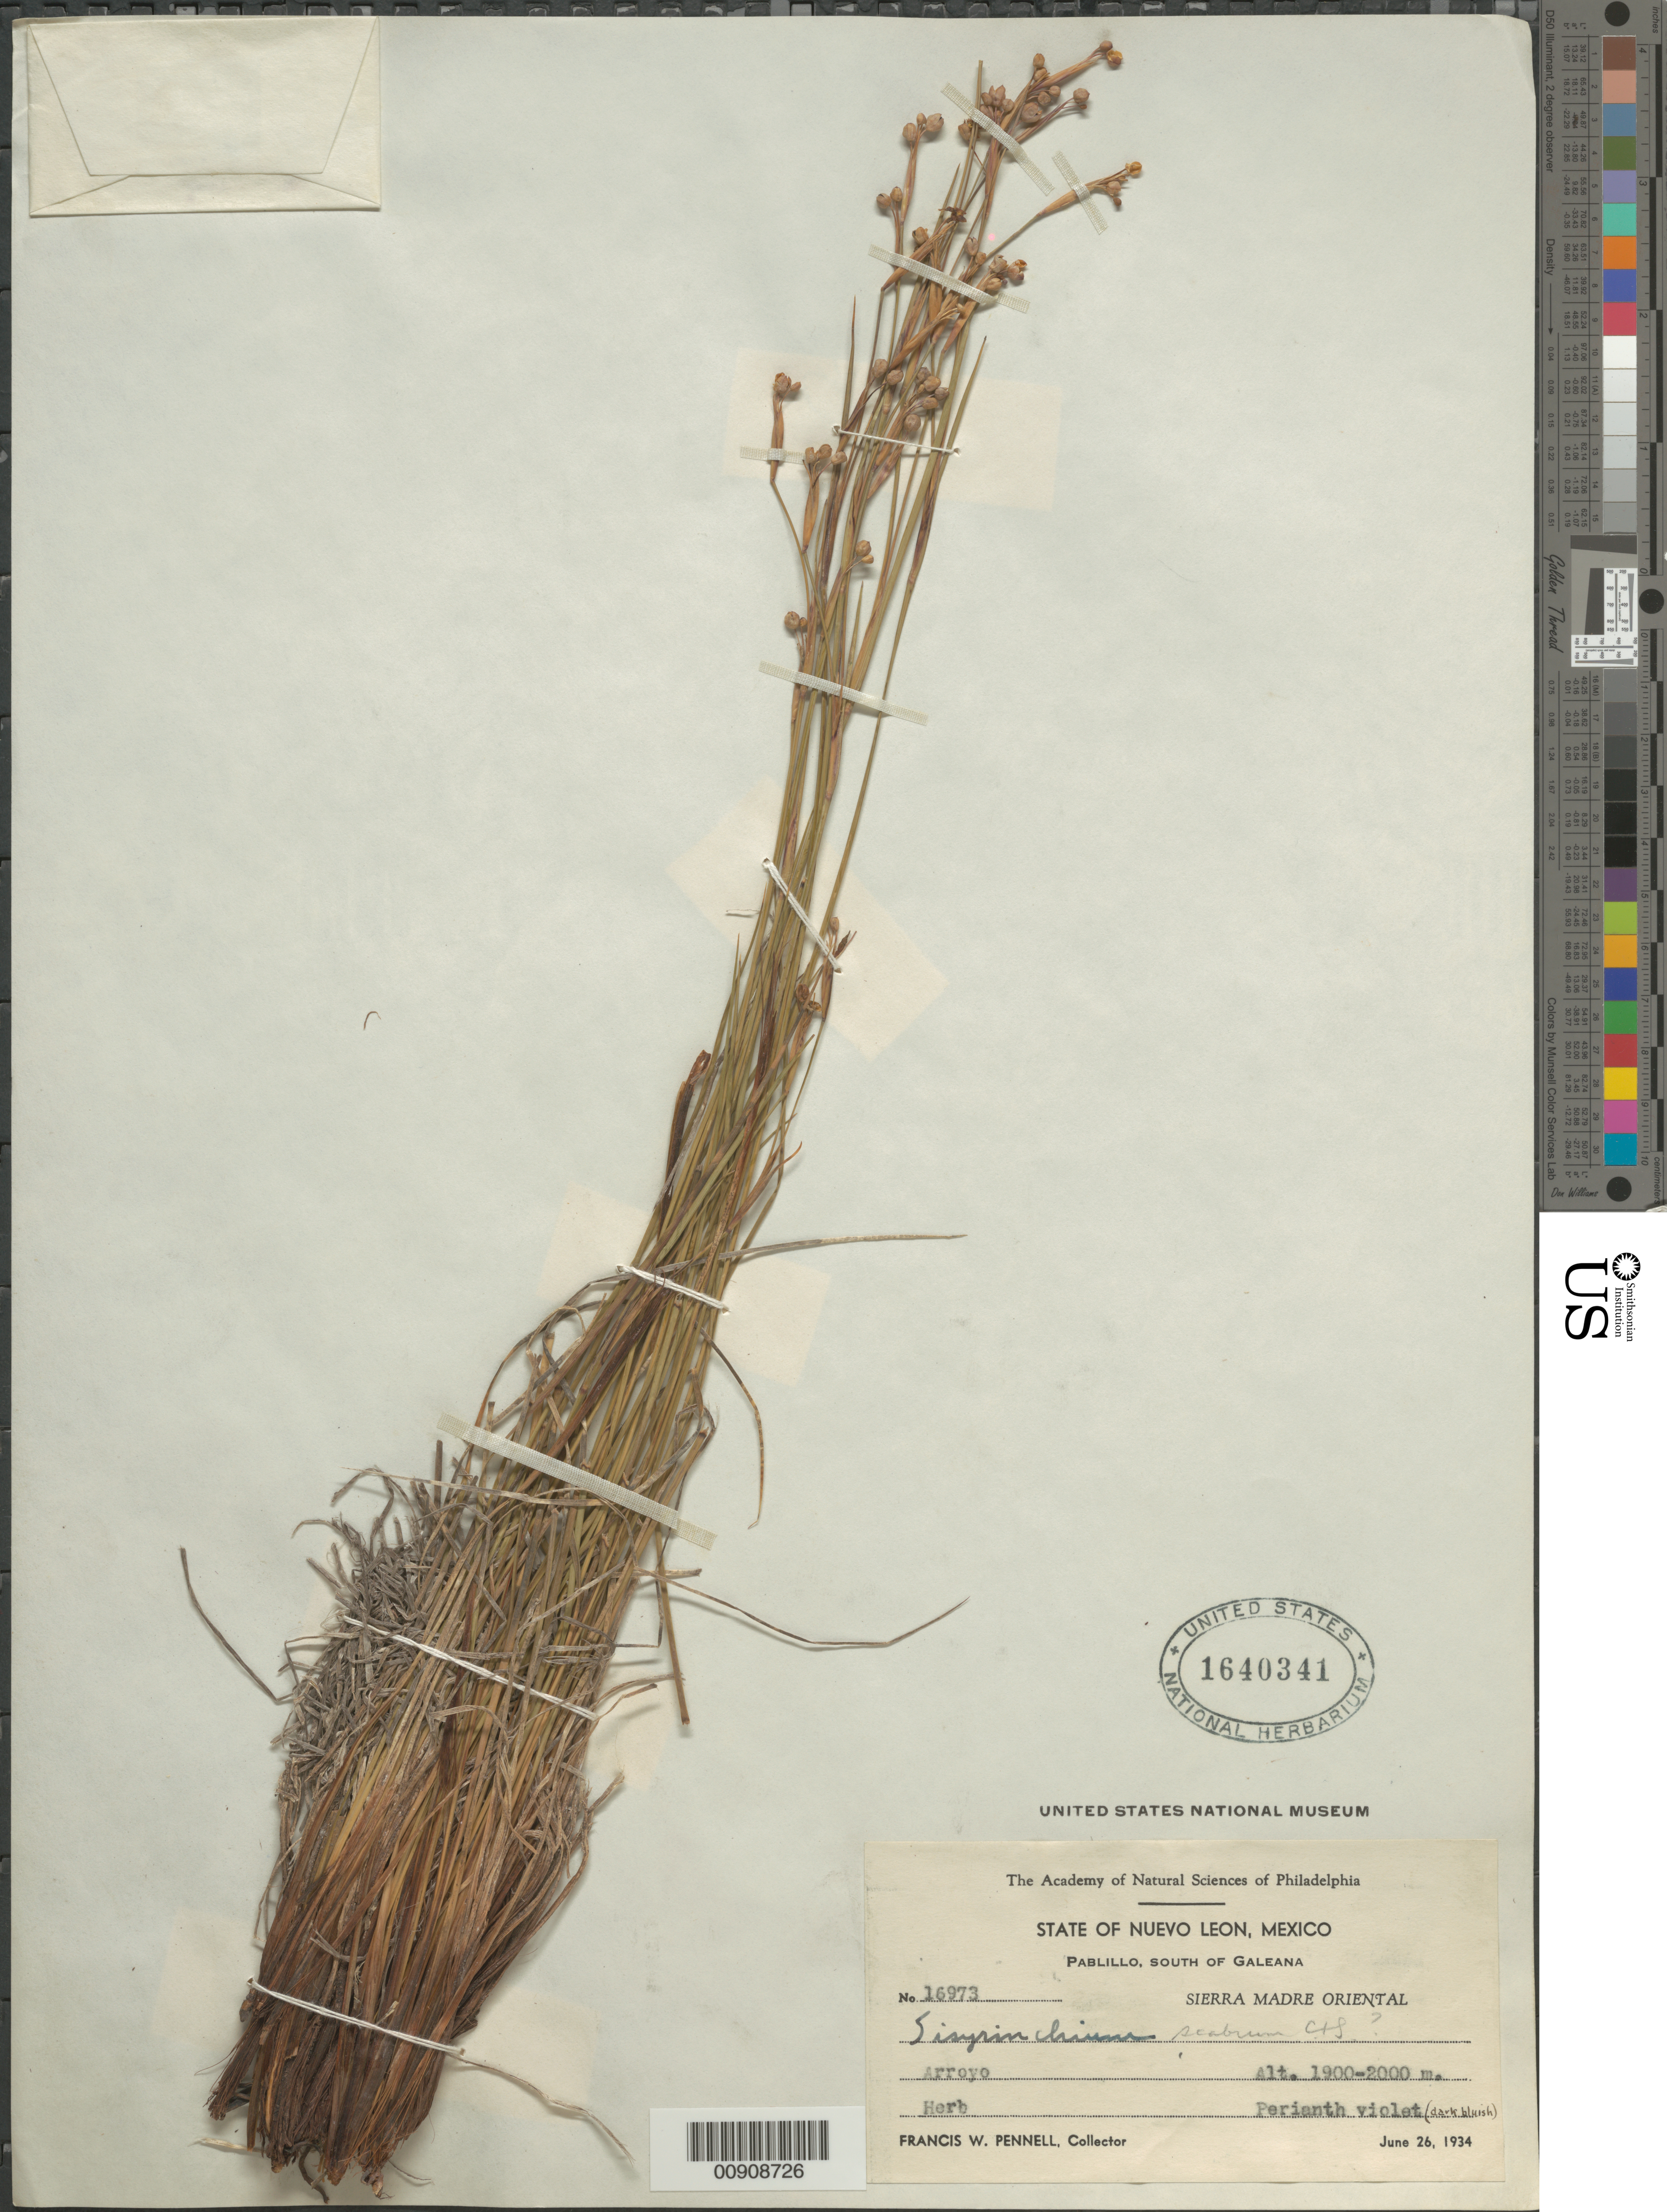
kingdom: Plantae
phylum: Tracheophyta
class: Liliopsida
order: Asparagales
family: Iridaceae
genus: Sisyrinchium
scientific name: Sisyrinchium scabrum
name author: Schltdl. & Cham.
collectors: F. W. Pennell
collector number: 16973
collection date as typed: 26 Jun 1934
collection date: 1934-06-26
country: Mexico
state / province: Nuevo León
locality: Pablillo, south of Galeana, State of Nuevo León, Sierra Madre Oriental.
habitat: Arroyo.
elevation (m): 2000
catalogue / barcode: US 1640341